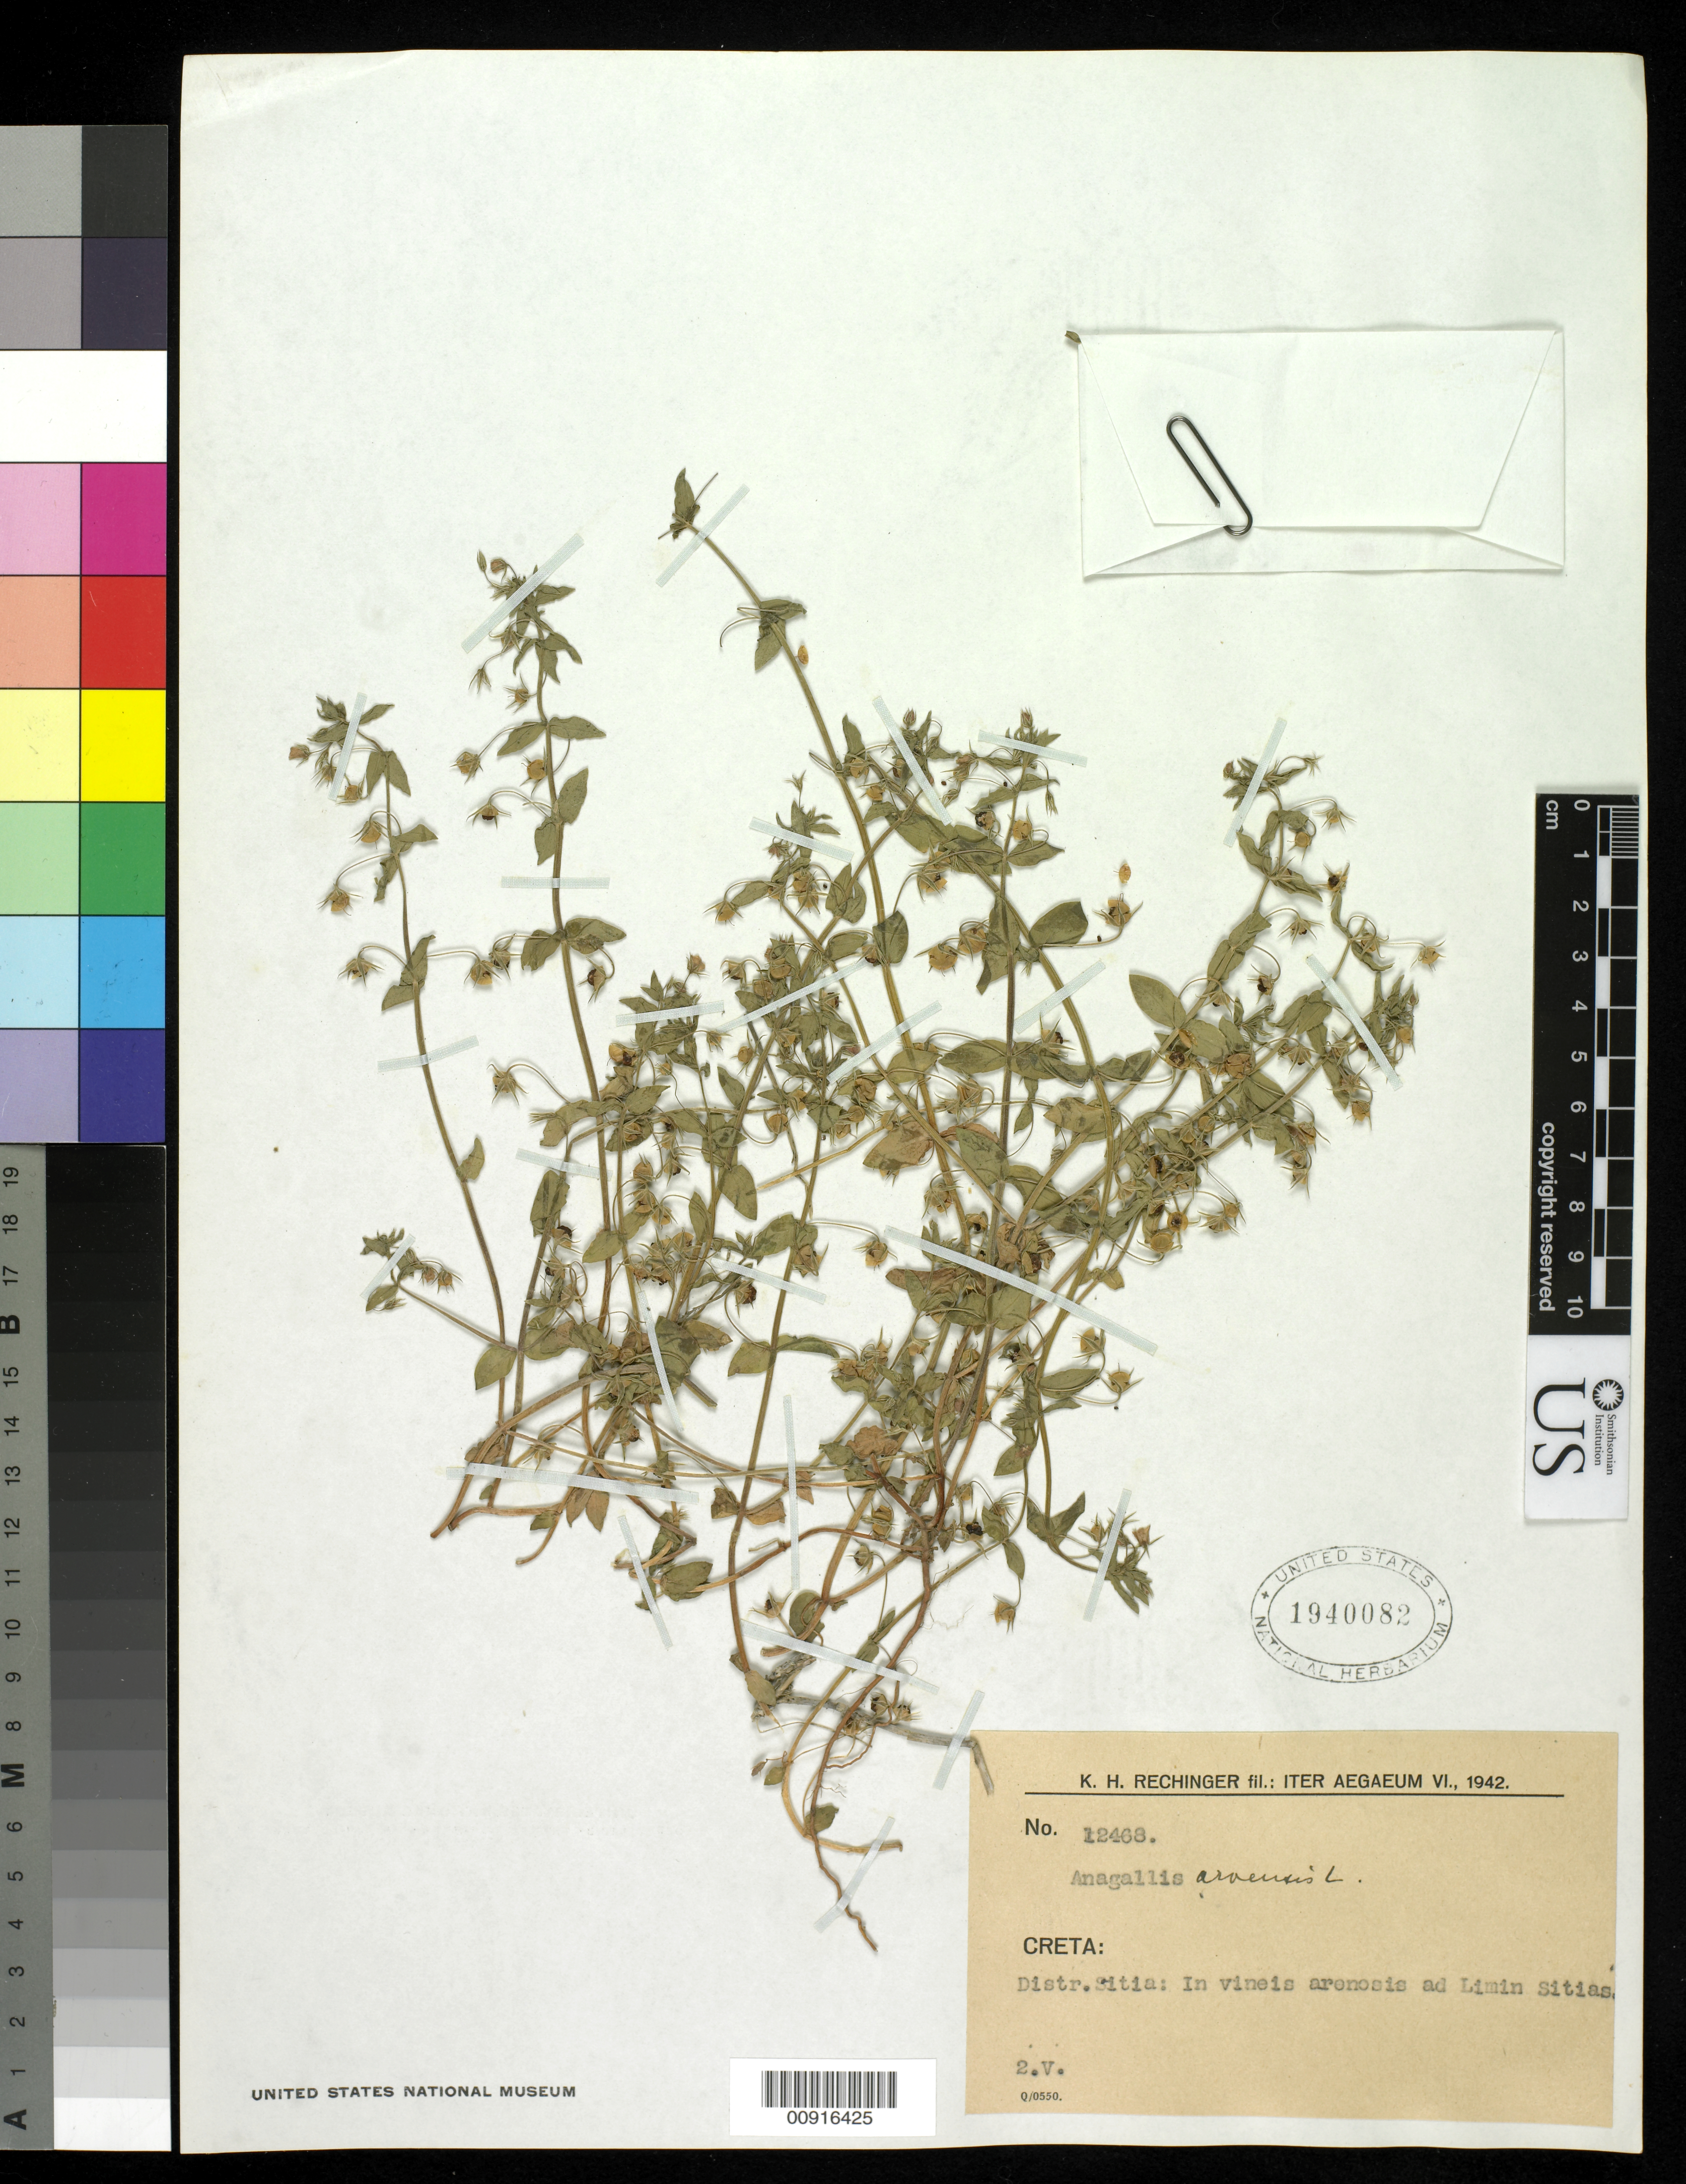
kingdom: Plantae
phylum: Tracheophyta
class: Magnoliopsida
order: Ericales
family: Primulaceae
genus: Anagallis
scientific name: Anagallis arvensis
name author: L.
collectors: K. H. Rechinger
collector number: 12468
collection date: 1942-05-02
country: Greece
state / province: Crete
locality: Distri. Sitia: In vineis arenosis ad Limin Sitias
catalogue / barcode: US 1940082